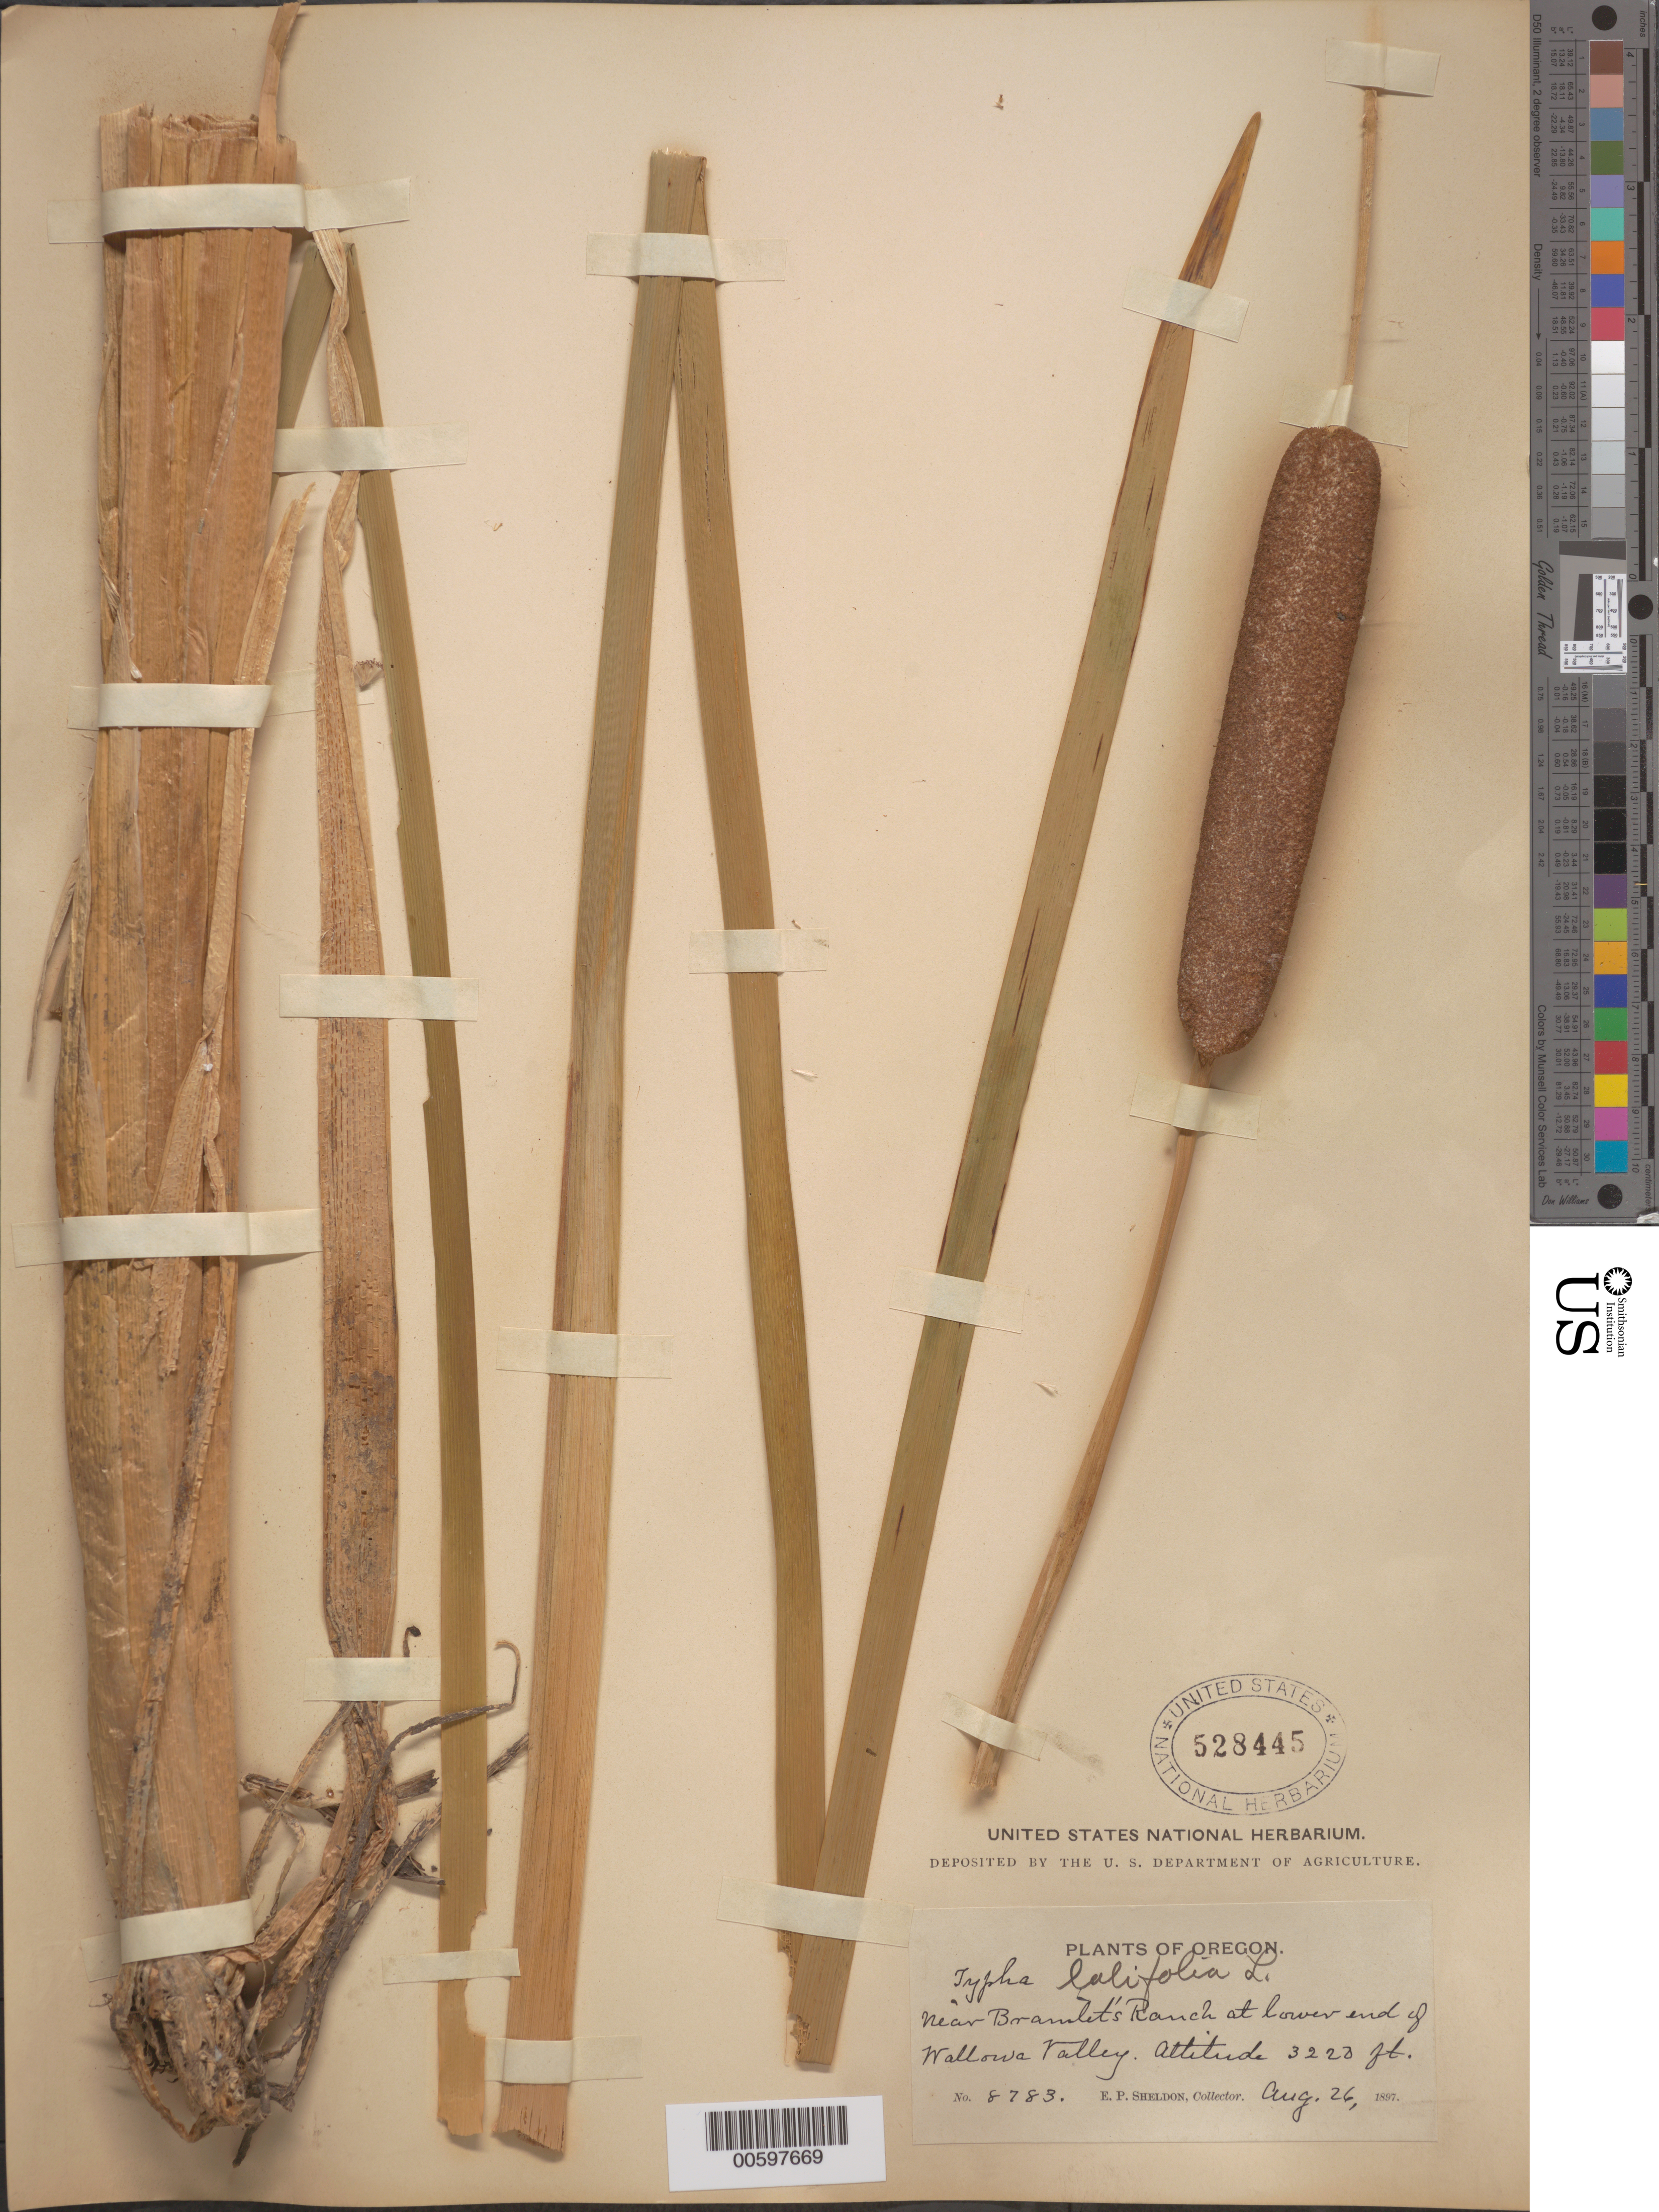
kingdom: Plantae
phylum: Tracheophyta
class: Liliopsida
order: Poales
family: Typhaceae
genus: Typha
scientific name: Typha latifolia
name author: L.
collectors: E. P. Sheldon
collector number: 8783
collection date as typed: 26 Aug 1897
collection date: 1897-08-26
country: United States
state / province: Oregon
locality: Near Branslet's Ranch end of Wallowa Valley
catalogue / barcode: US 528445